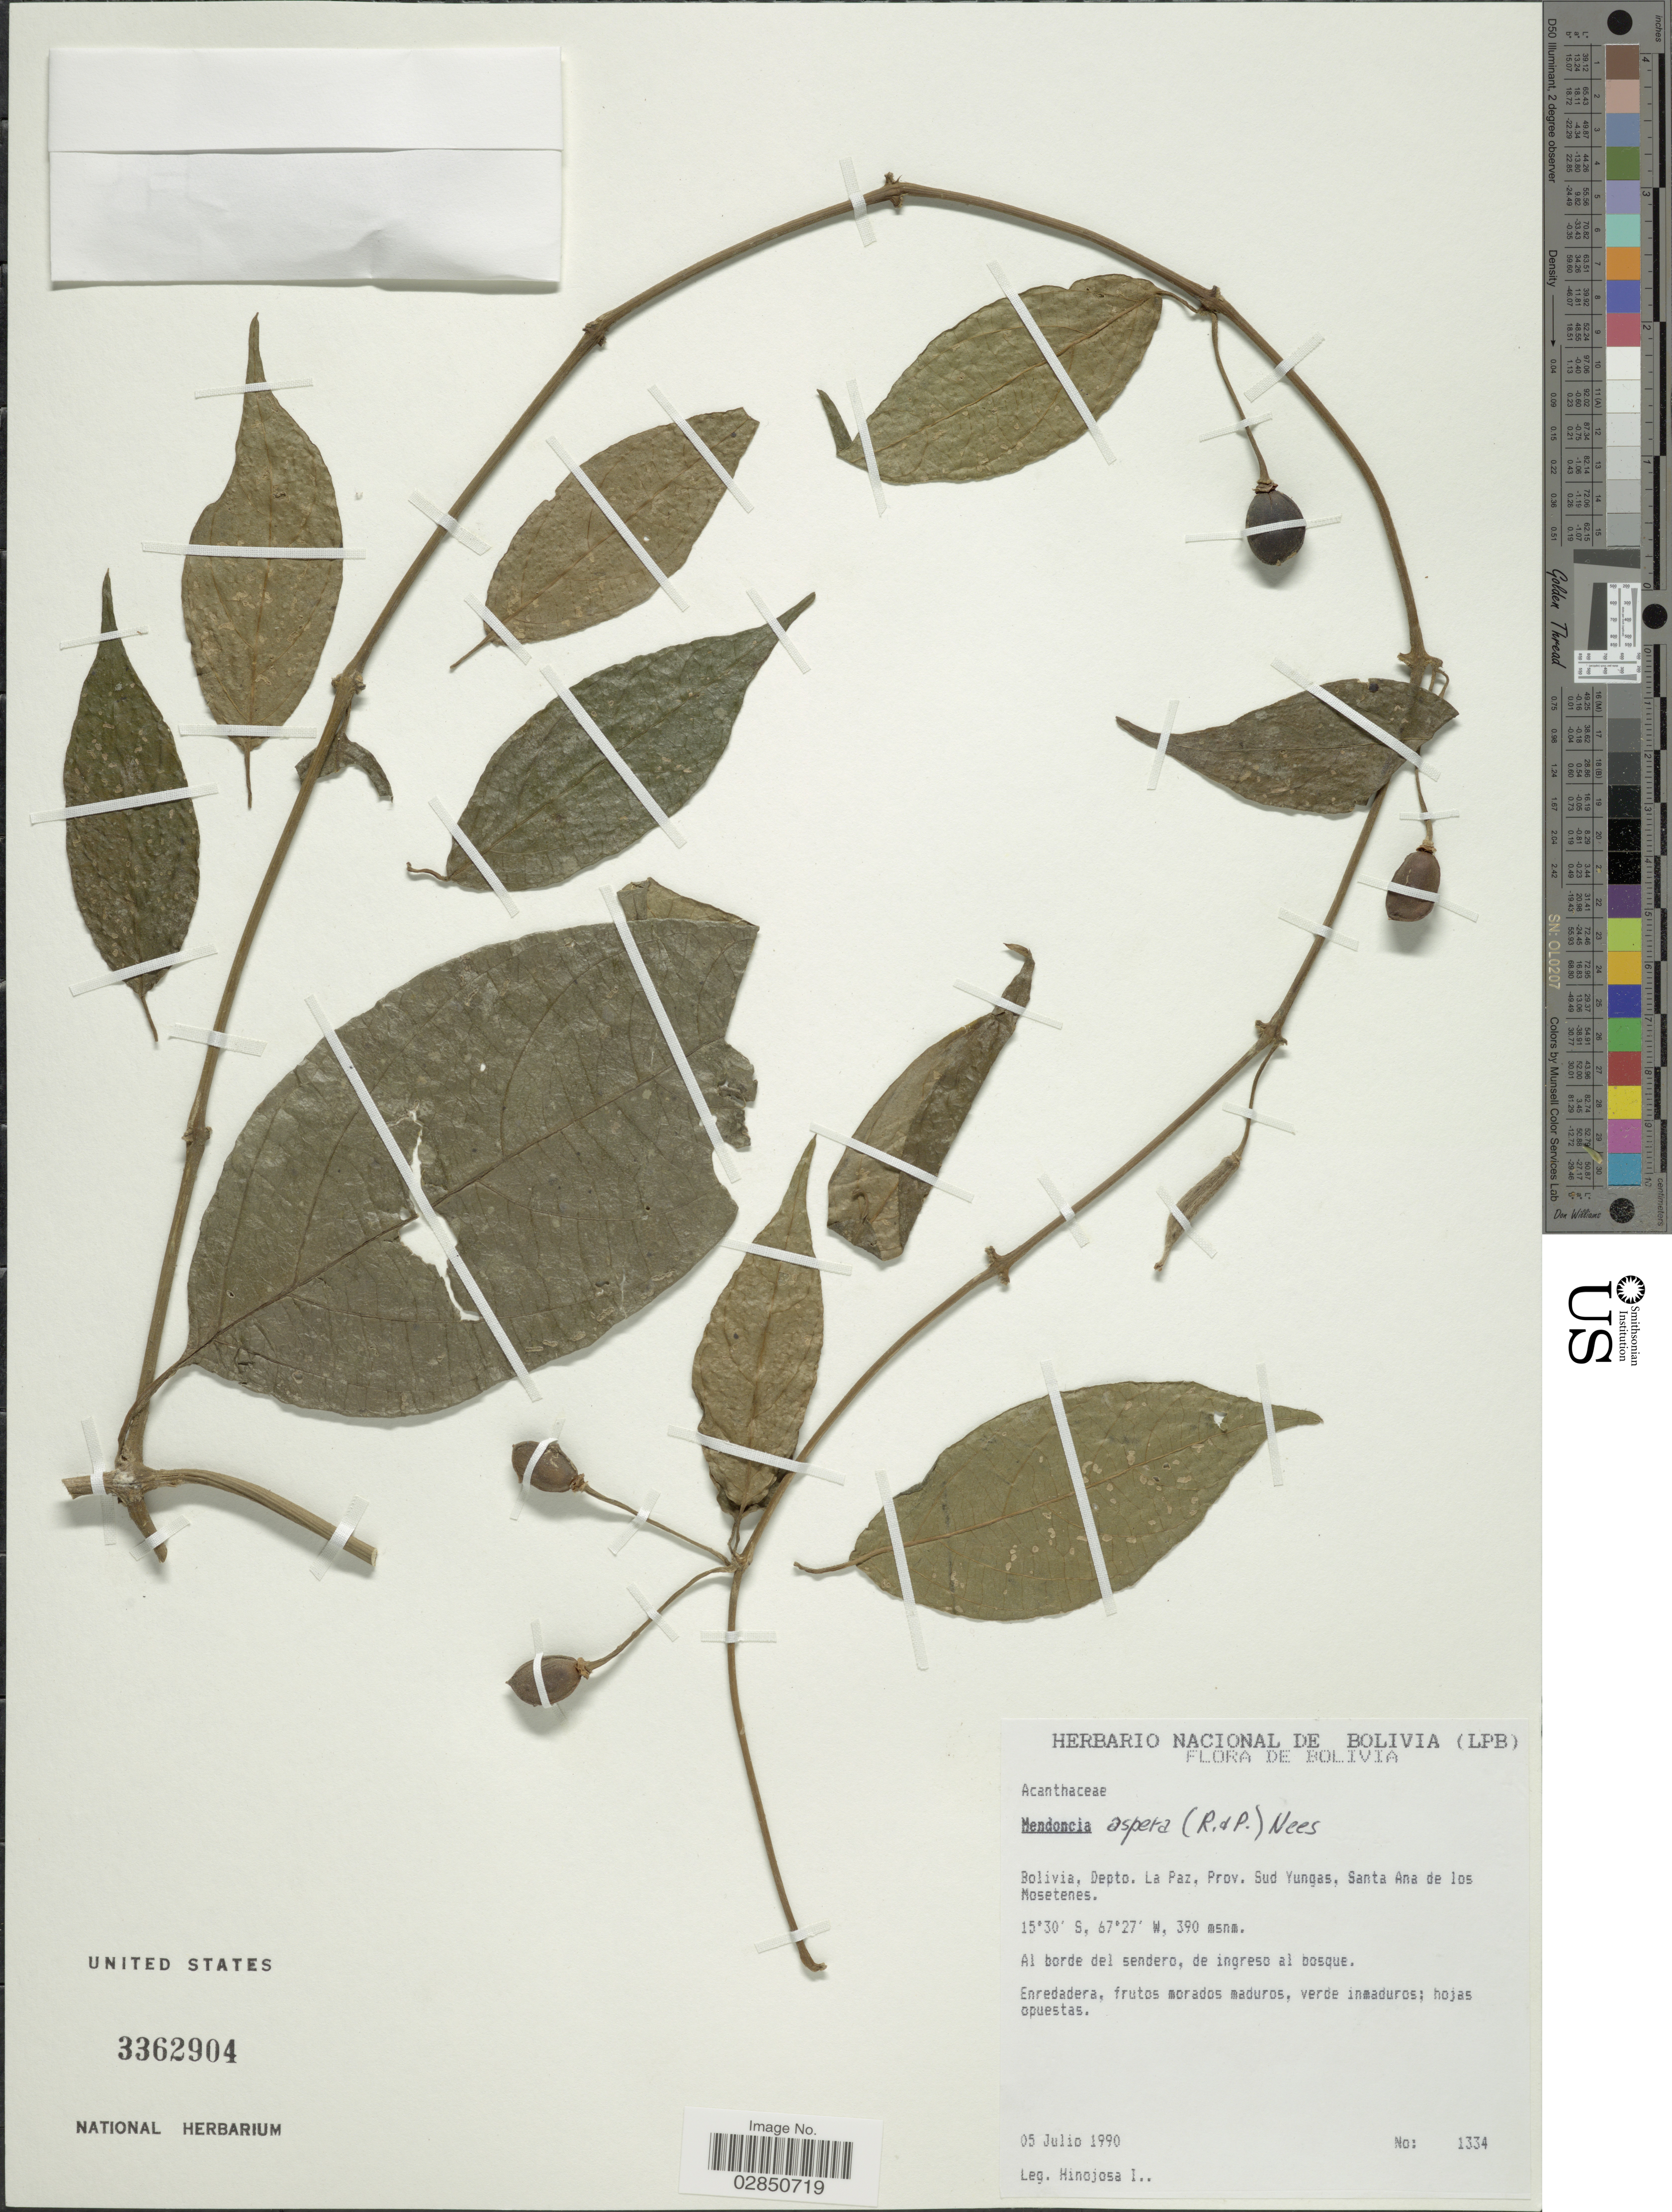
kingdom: Plantae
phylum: Tracheophyta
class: Magnoliopsida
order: Lamiales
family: Acanthaceae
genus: Mendoncia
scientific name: Mendoncia aspera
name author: (Ruiz & Pav.) Nees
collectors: I. Hinojosa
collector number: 1334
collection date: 1990-07-05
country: Bolivia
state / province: La Paz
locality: Depto. La Paz, Prov. Sud Yungas, Santa Ana de los Mosetenes.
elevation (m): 390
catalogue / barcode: US 3362904